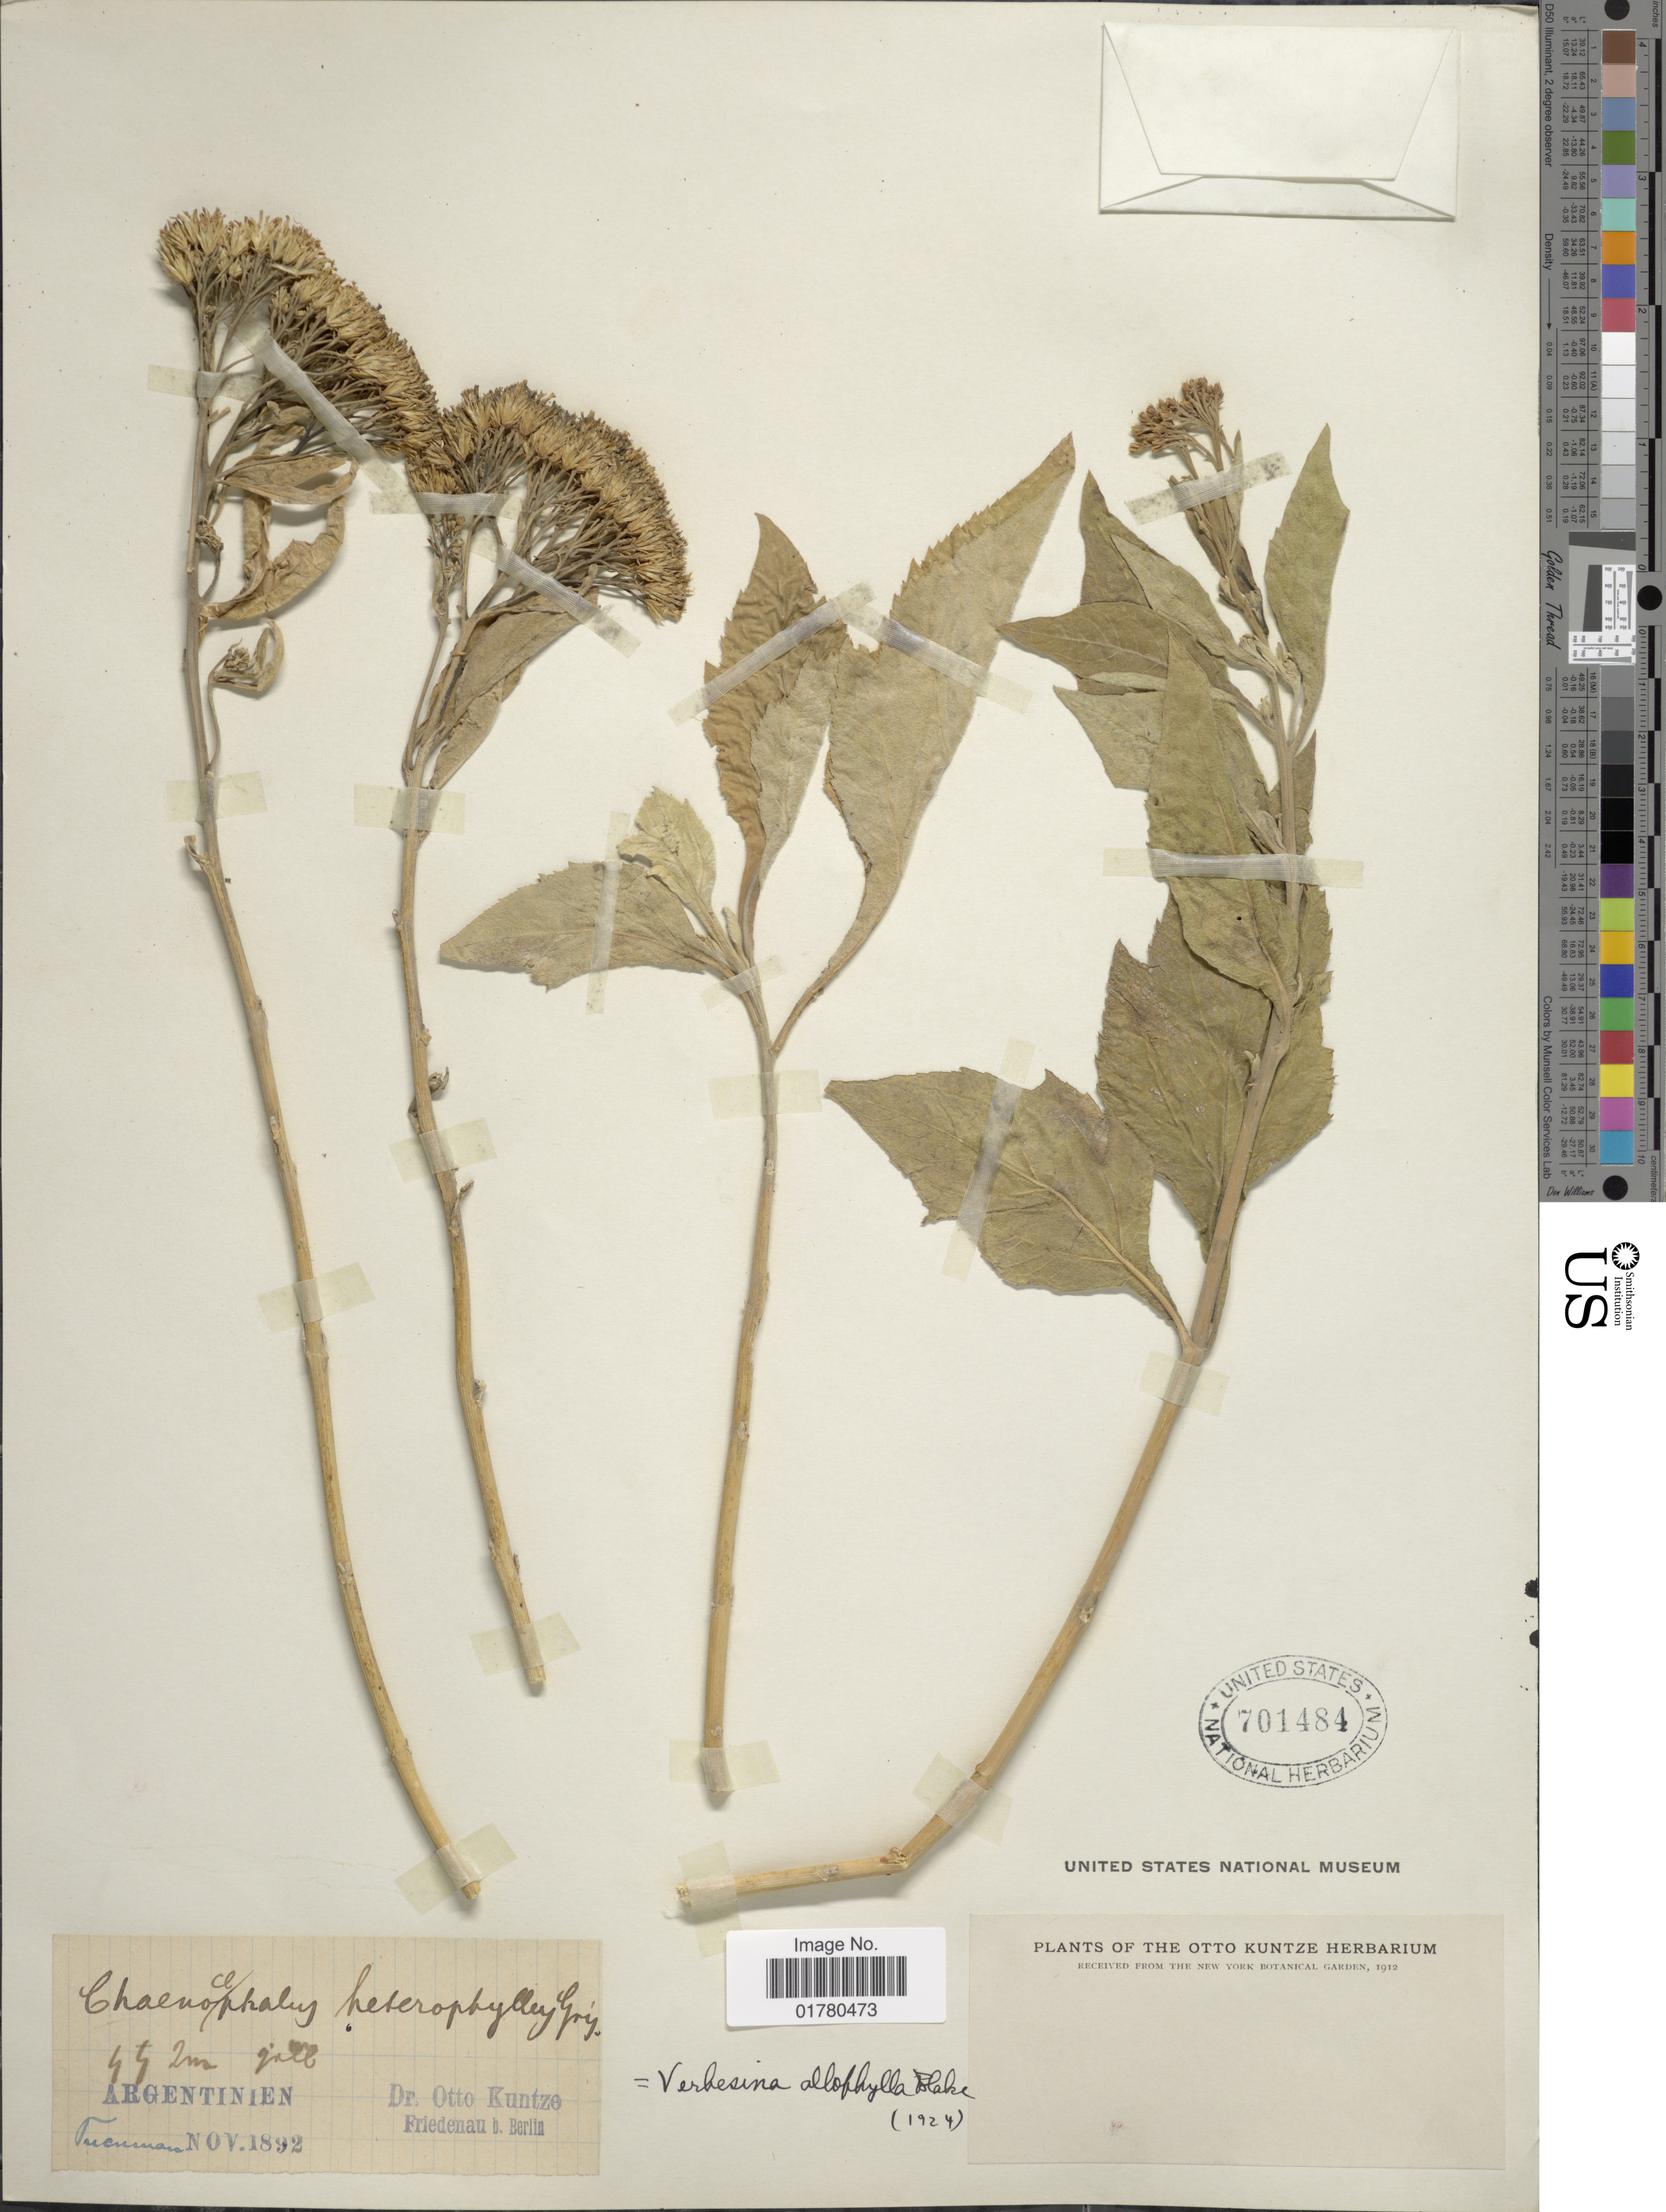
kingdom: Plantae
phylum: Tracheophyta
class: Magnoliopsida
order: Asterales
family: Asteraceae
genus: Verbesina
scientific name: Verbesina allophylla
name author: Blake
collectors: C.E.O. Kuntze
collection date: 1892-11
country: Argentina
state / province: Tucuman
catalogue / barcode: US 701484